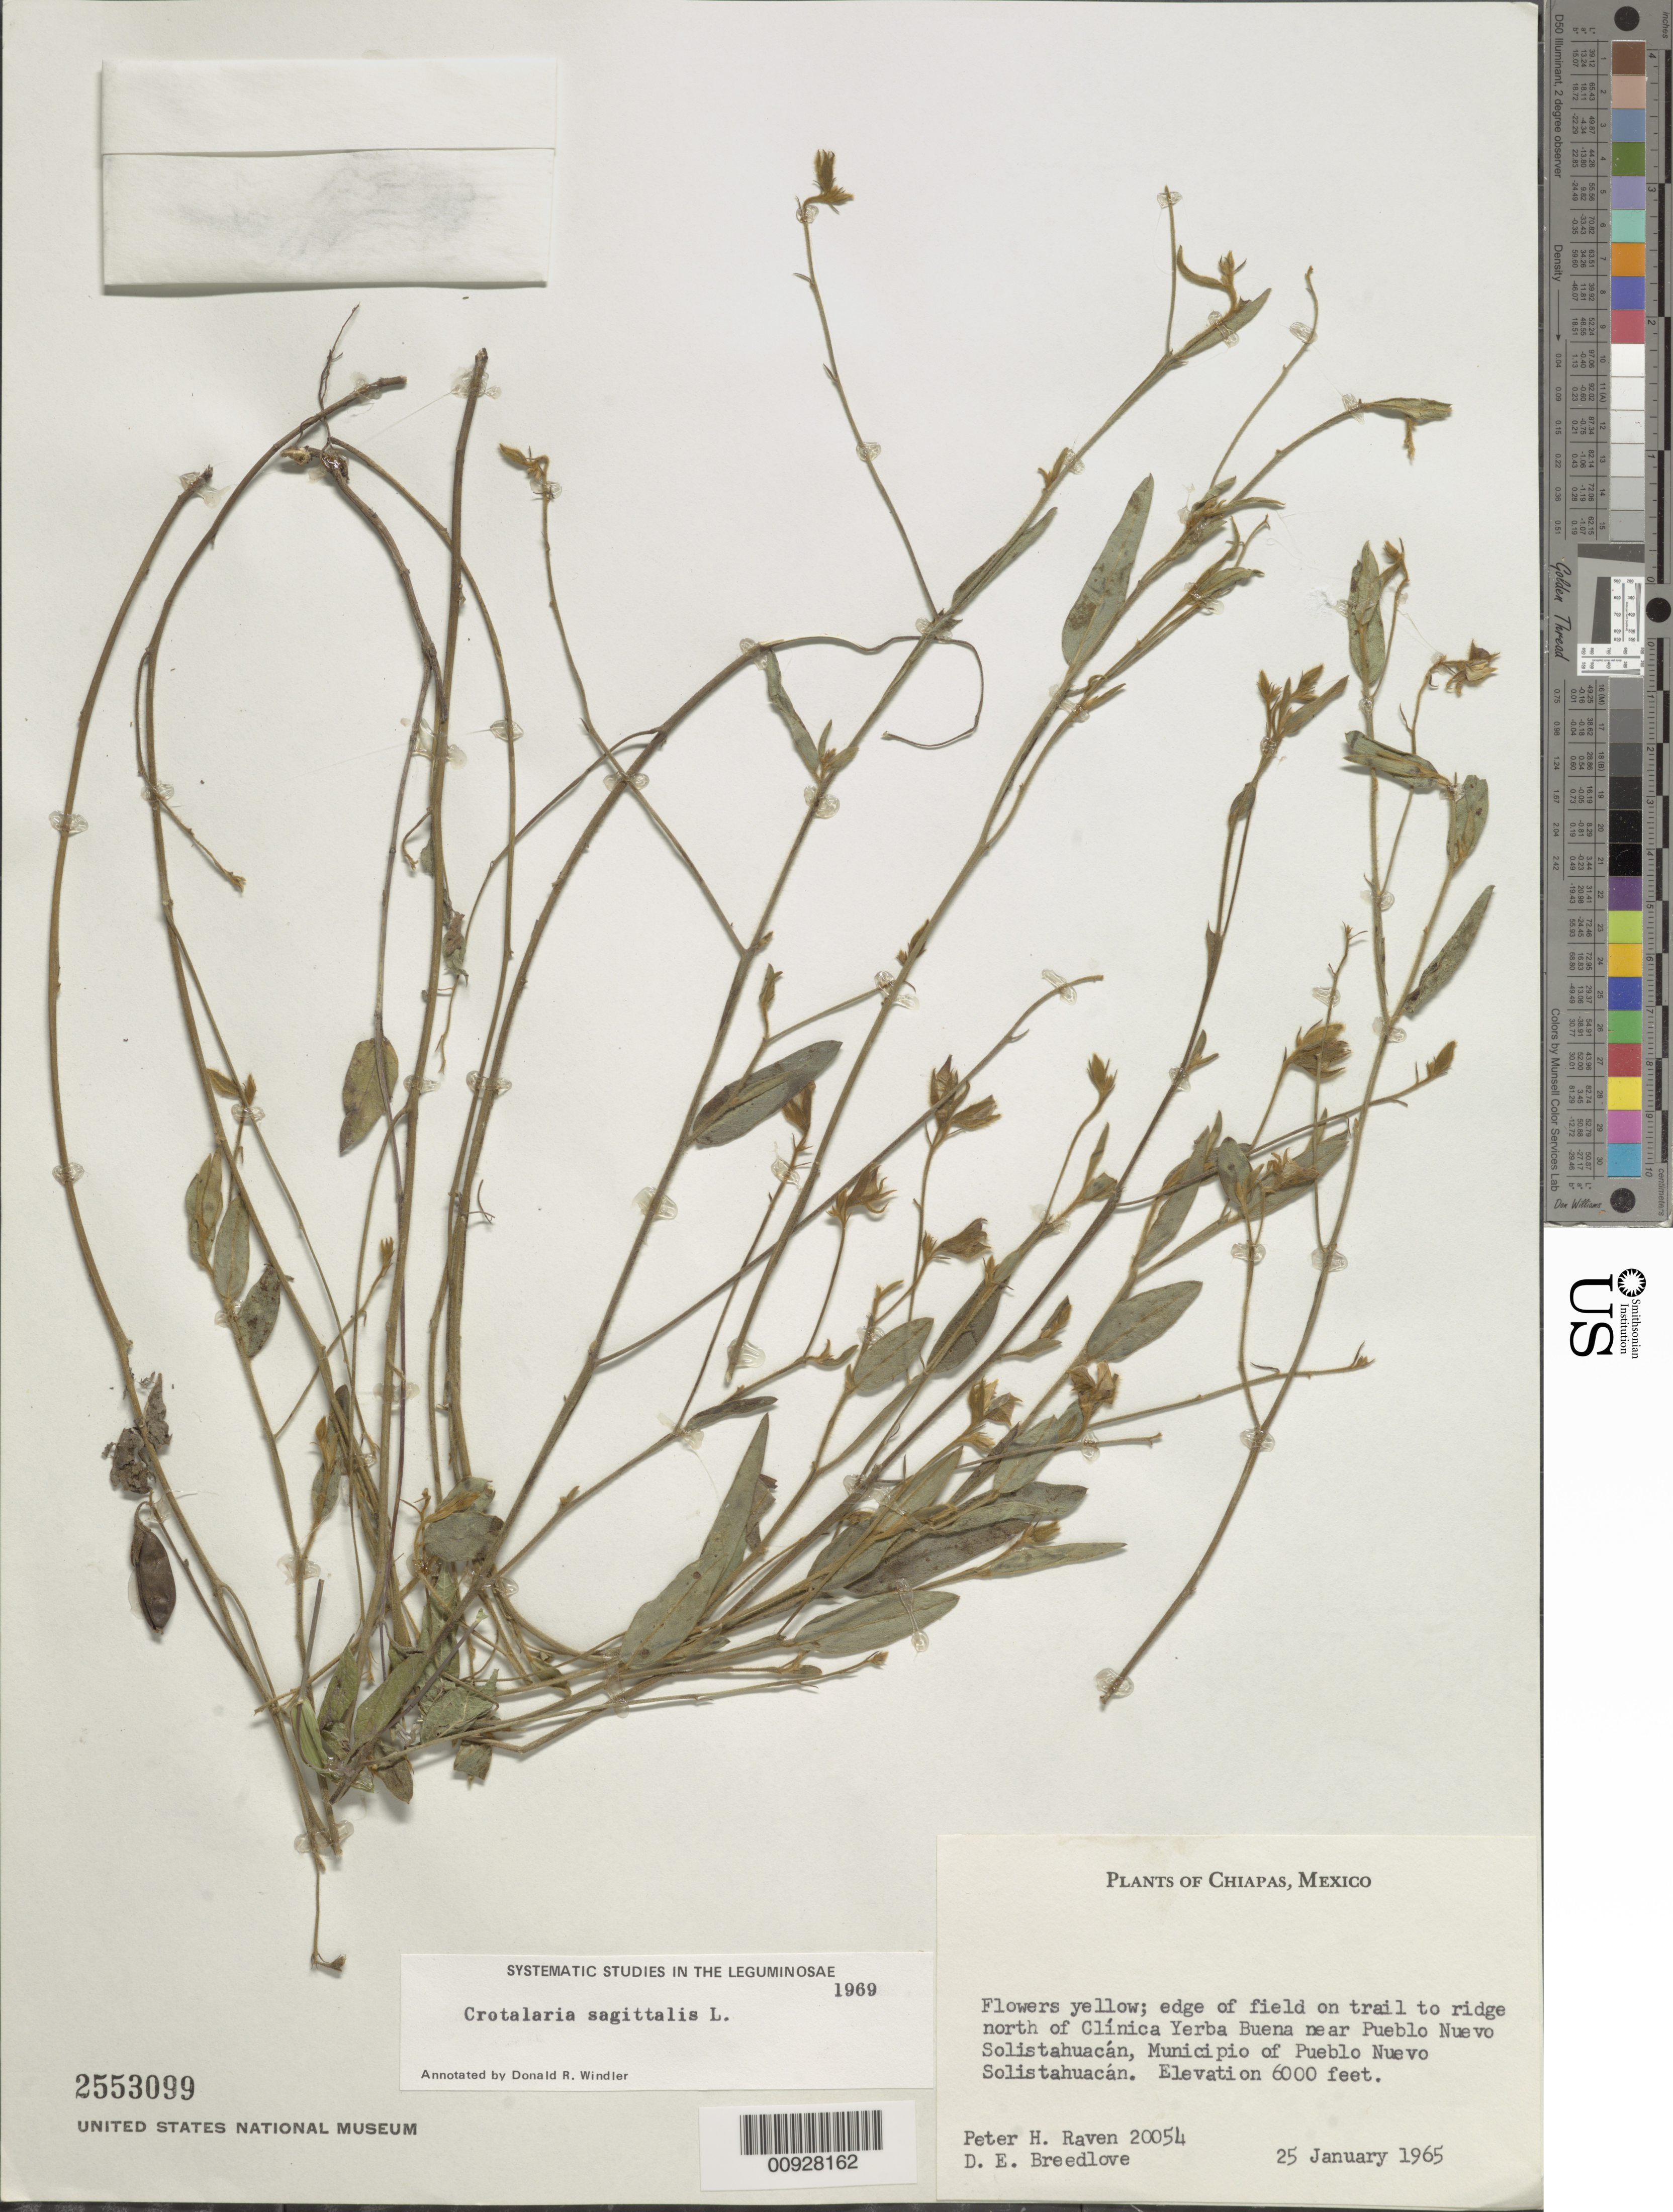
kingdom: Plantae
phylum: Tracheophyta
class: Magnoliopsida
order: Fabales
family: Fabaceae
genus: Crotalaria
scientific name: Crotalaria sagittalis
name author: L.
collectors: P. H. Raven & D. E. Breedlove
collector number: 20054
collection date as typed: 25 Jan 1965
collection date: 1965-01-25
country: Mexico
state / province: Chiapas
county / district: Pueblo Nuevo Solistahuacán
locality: Edge of field on trail to ridge north of Clínica Yerba Buena near Pueblo Nuevo Solistahuacán, Municipio of Pueblo Nuevo Solistahuacán, Chiapas.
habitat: Edge of field on trail to ridge.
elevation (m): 1829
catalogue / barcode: US 2553099